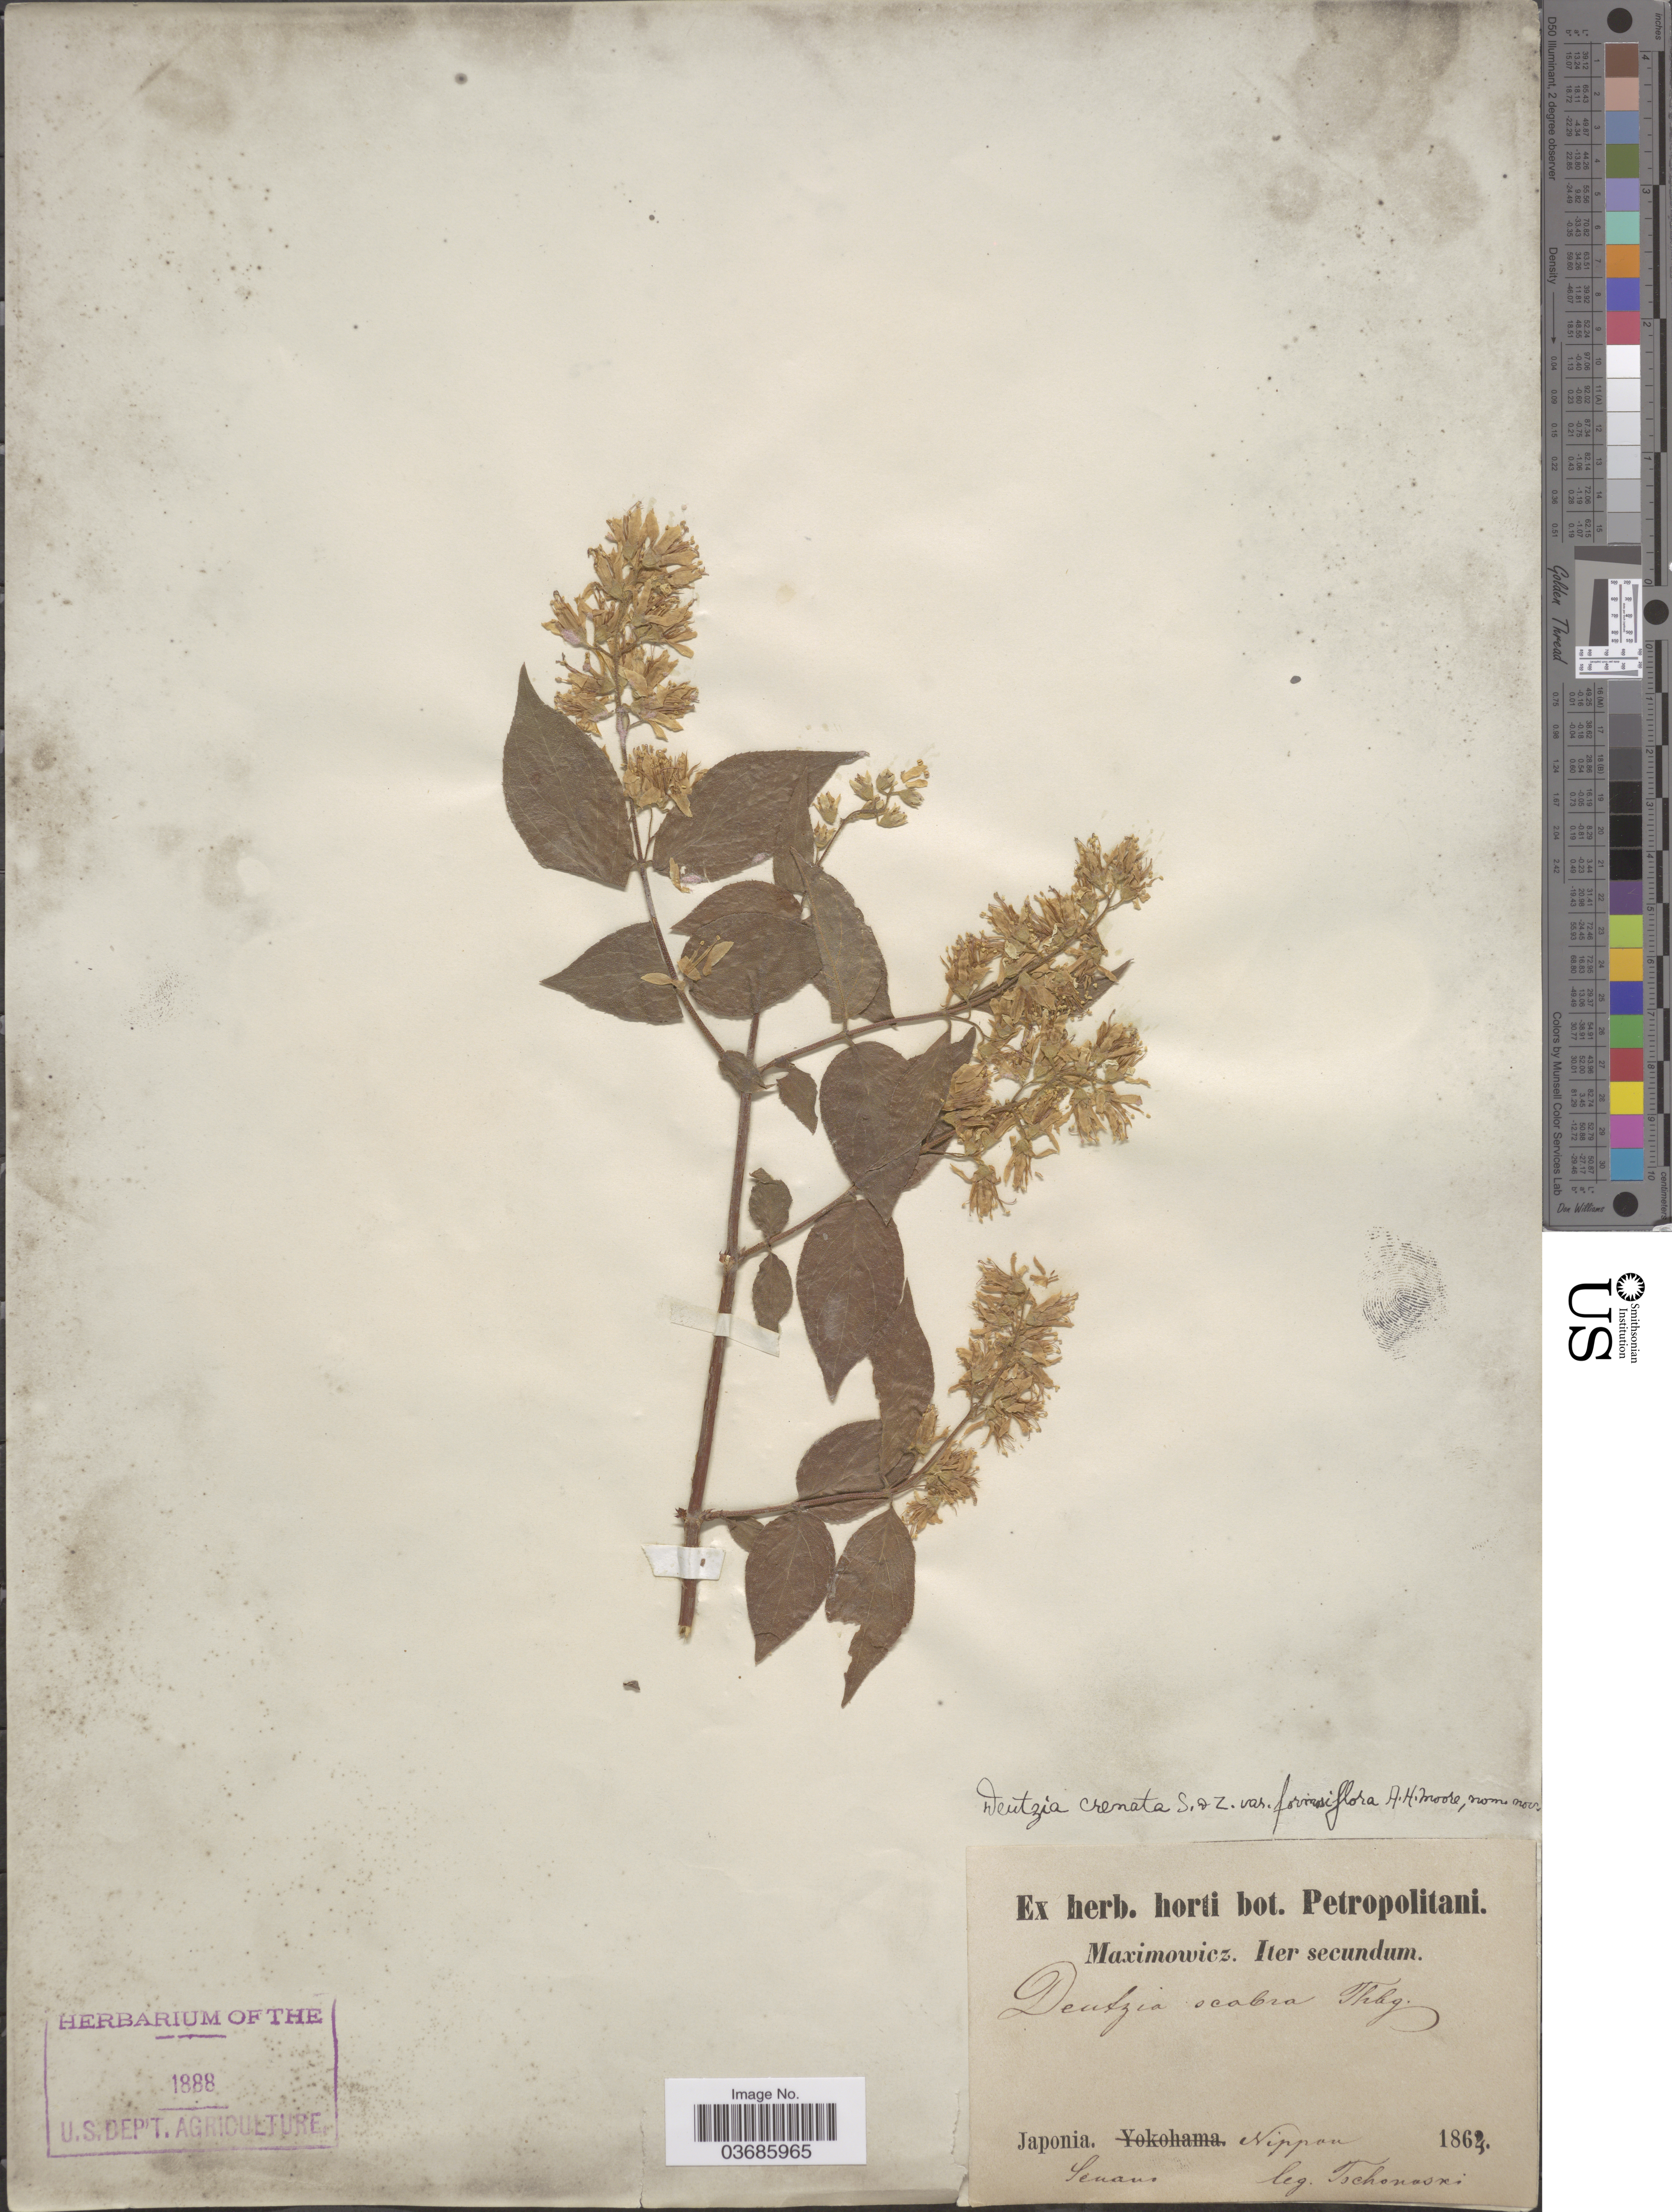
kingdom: Plantae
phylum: Tracheophyta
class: Magnoliopsida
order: Cornales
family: Hydrangeaceae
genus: Deutzia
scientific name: Deutzia scabra var. crenata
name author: Maxim.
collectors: -. Tschonoski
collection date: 1864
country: Japan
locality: Iter secundum. Nippon. Senans.